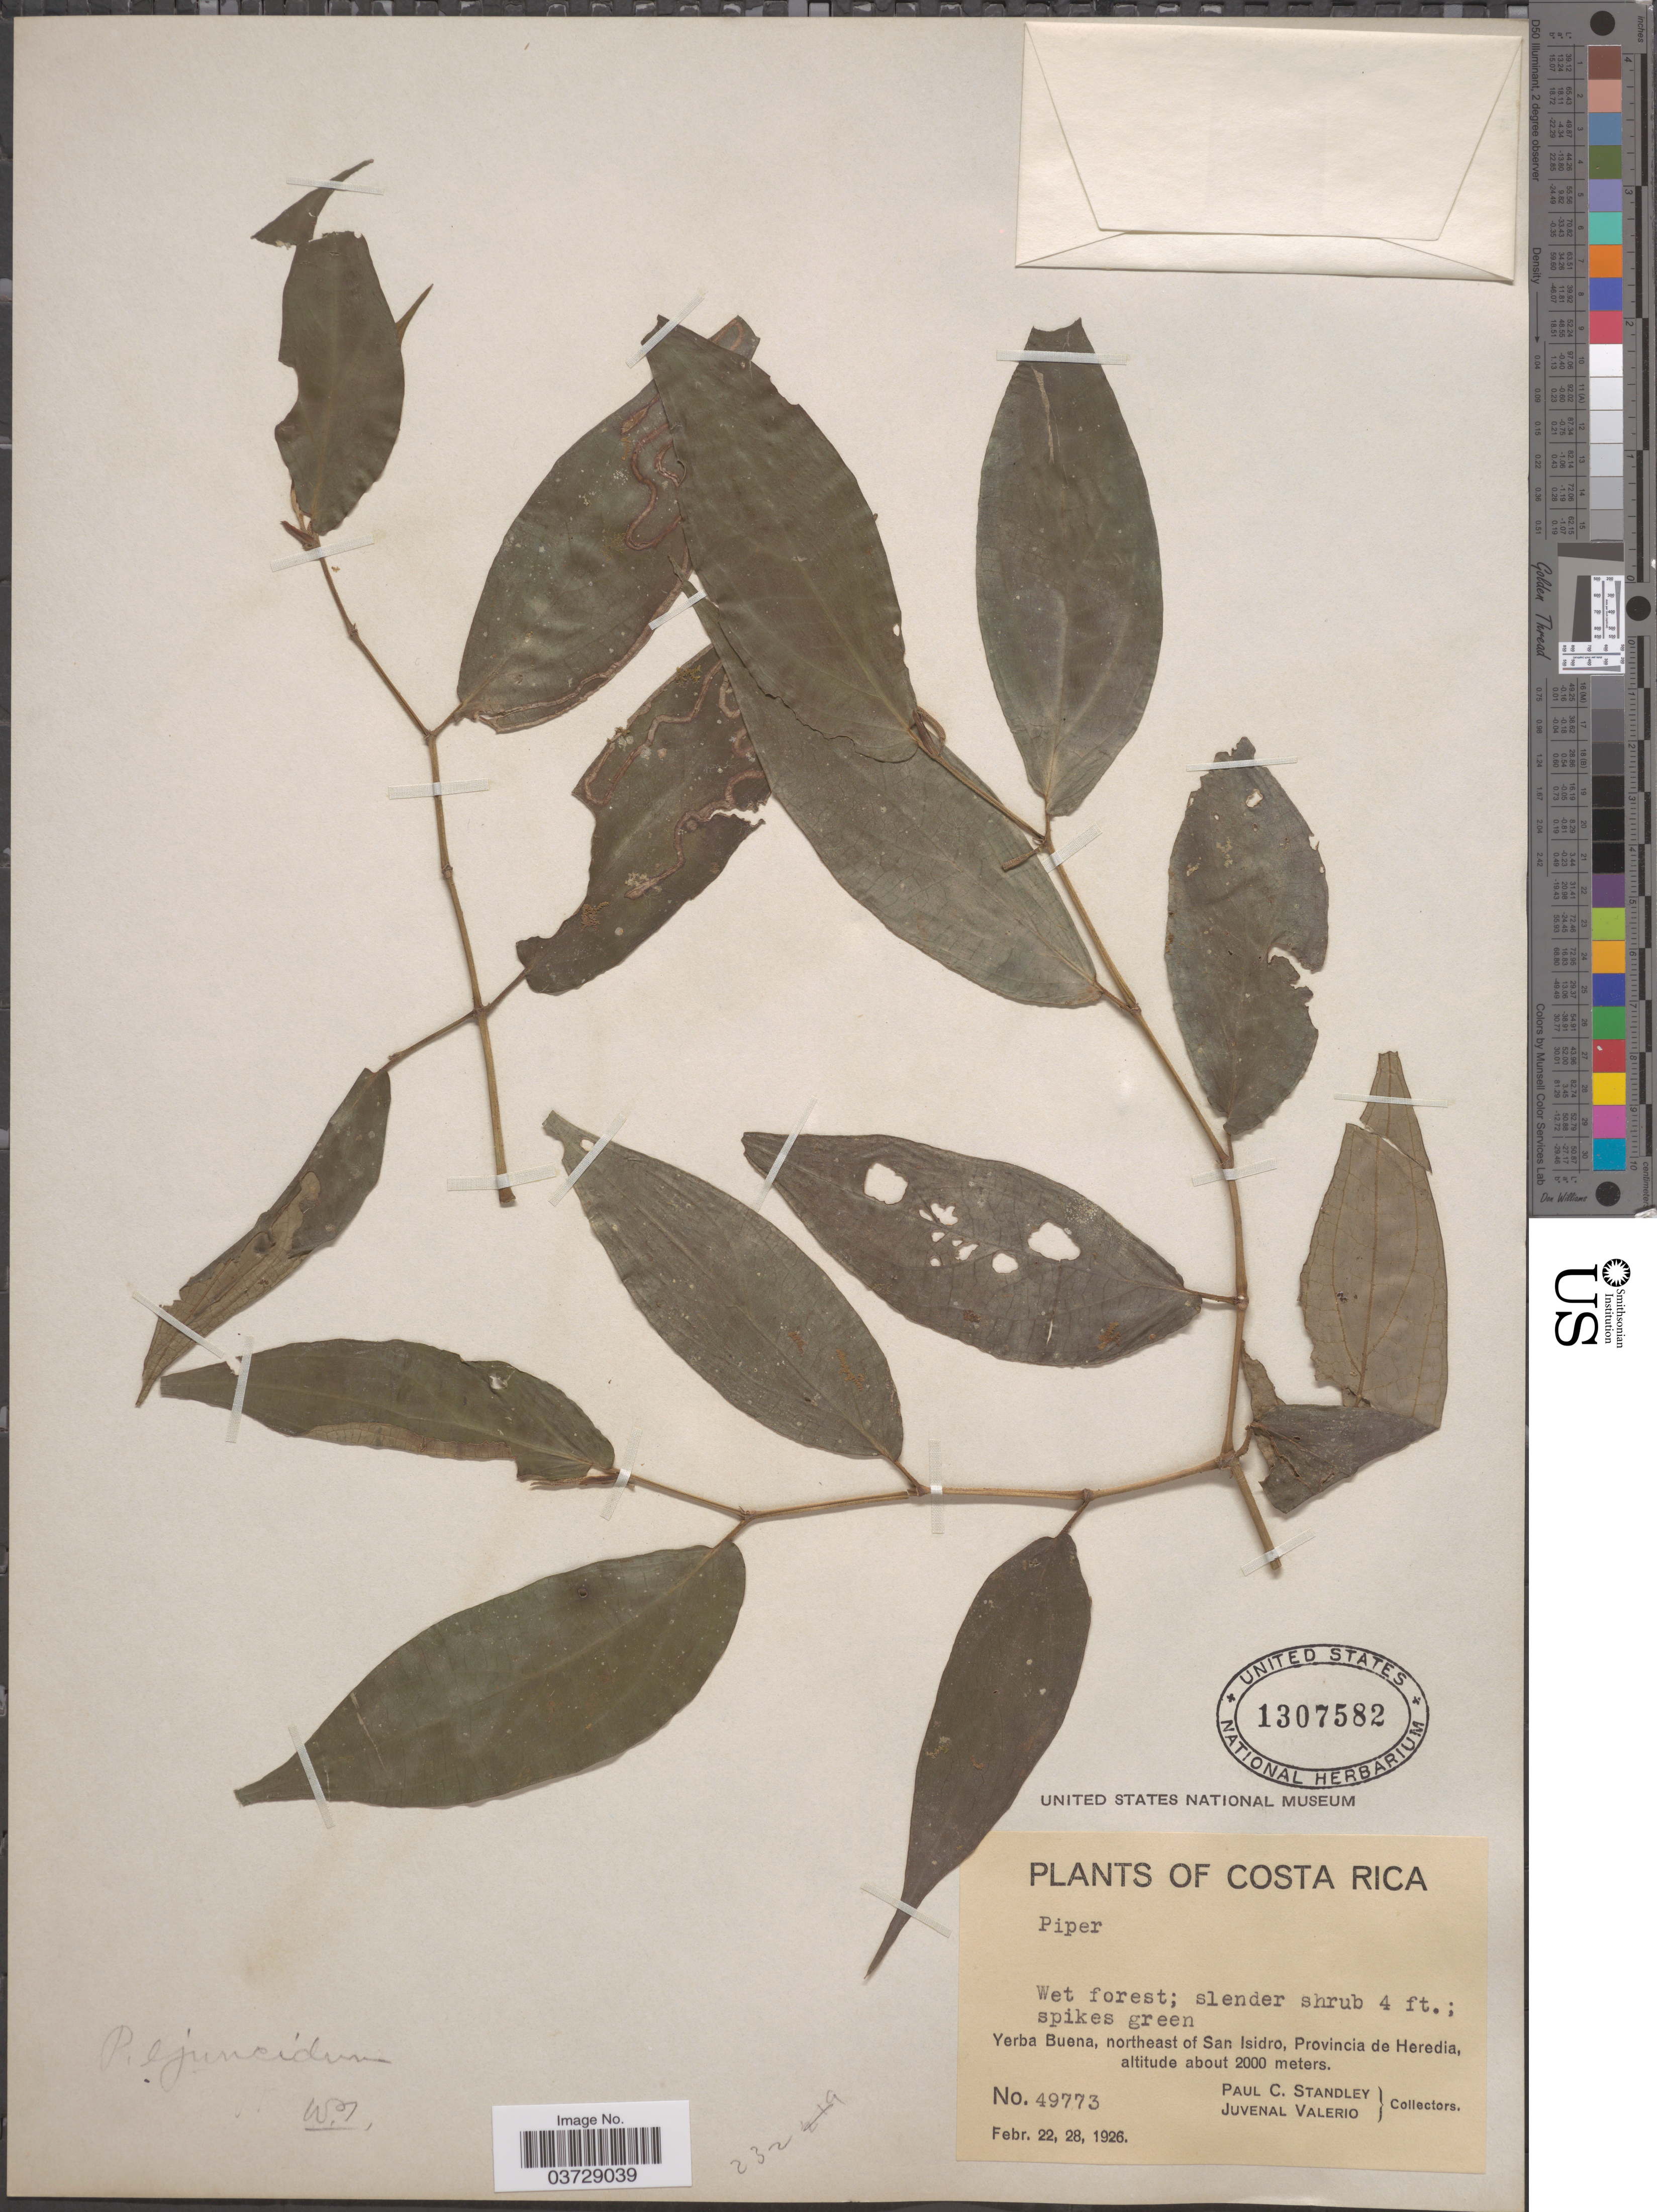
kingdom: Plantae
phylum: Tracheophyta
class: Magnoliopsida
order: Piperales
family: Piperaceae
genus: Piper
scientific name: Piper ejuncidum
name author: Trel.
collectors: P. C. Standley & J. Valerio R.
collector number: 49773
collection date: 1926-02-22/1926-02-28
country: Costa Rica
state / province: Heredia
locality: Yerba Buena, northeast of San Isidro.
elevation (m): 2000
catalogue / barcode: US 1307582